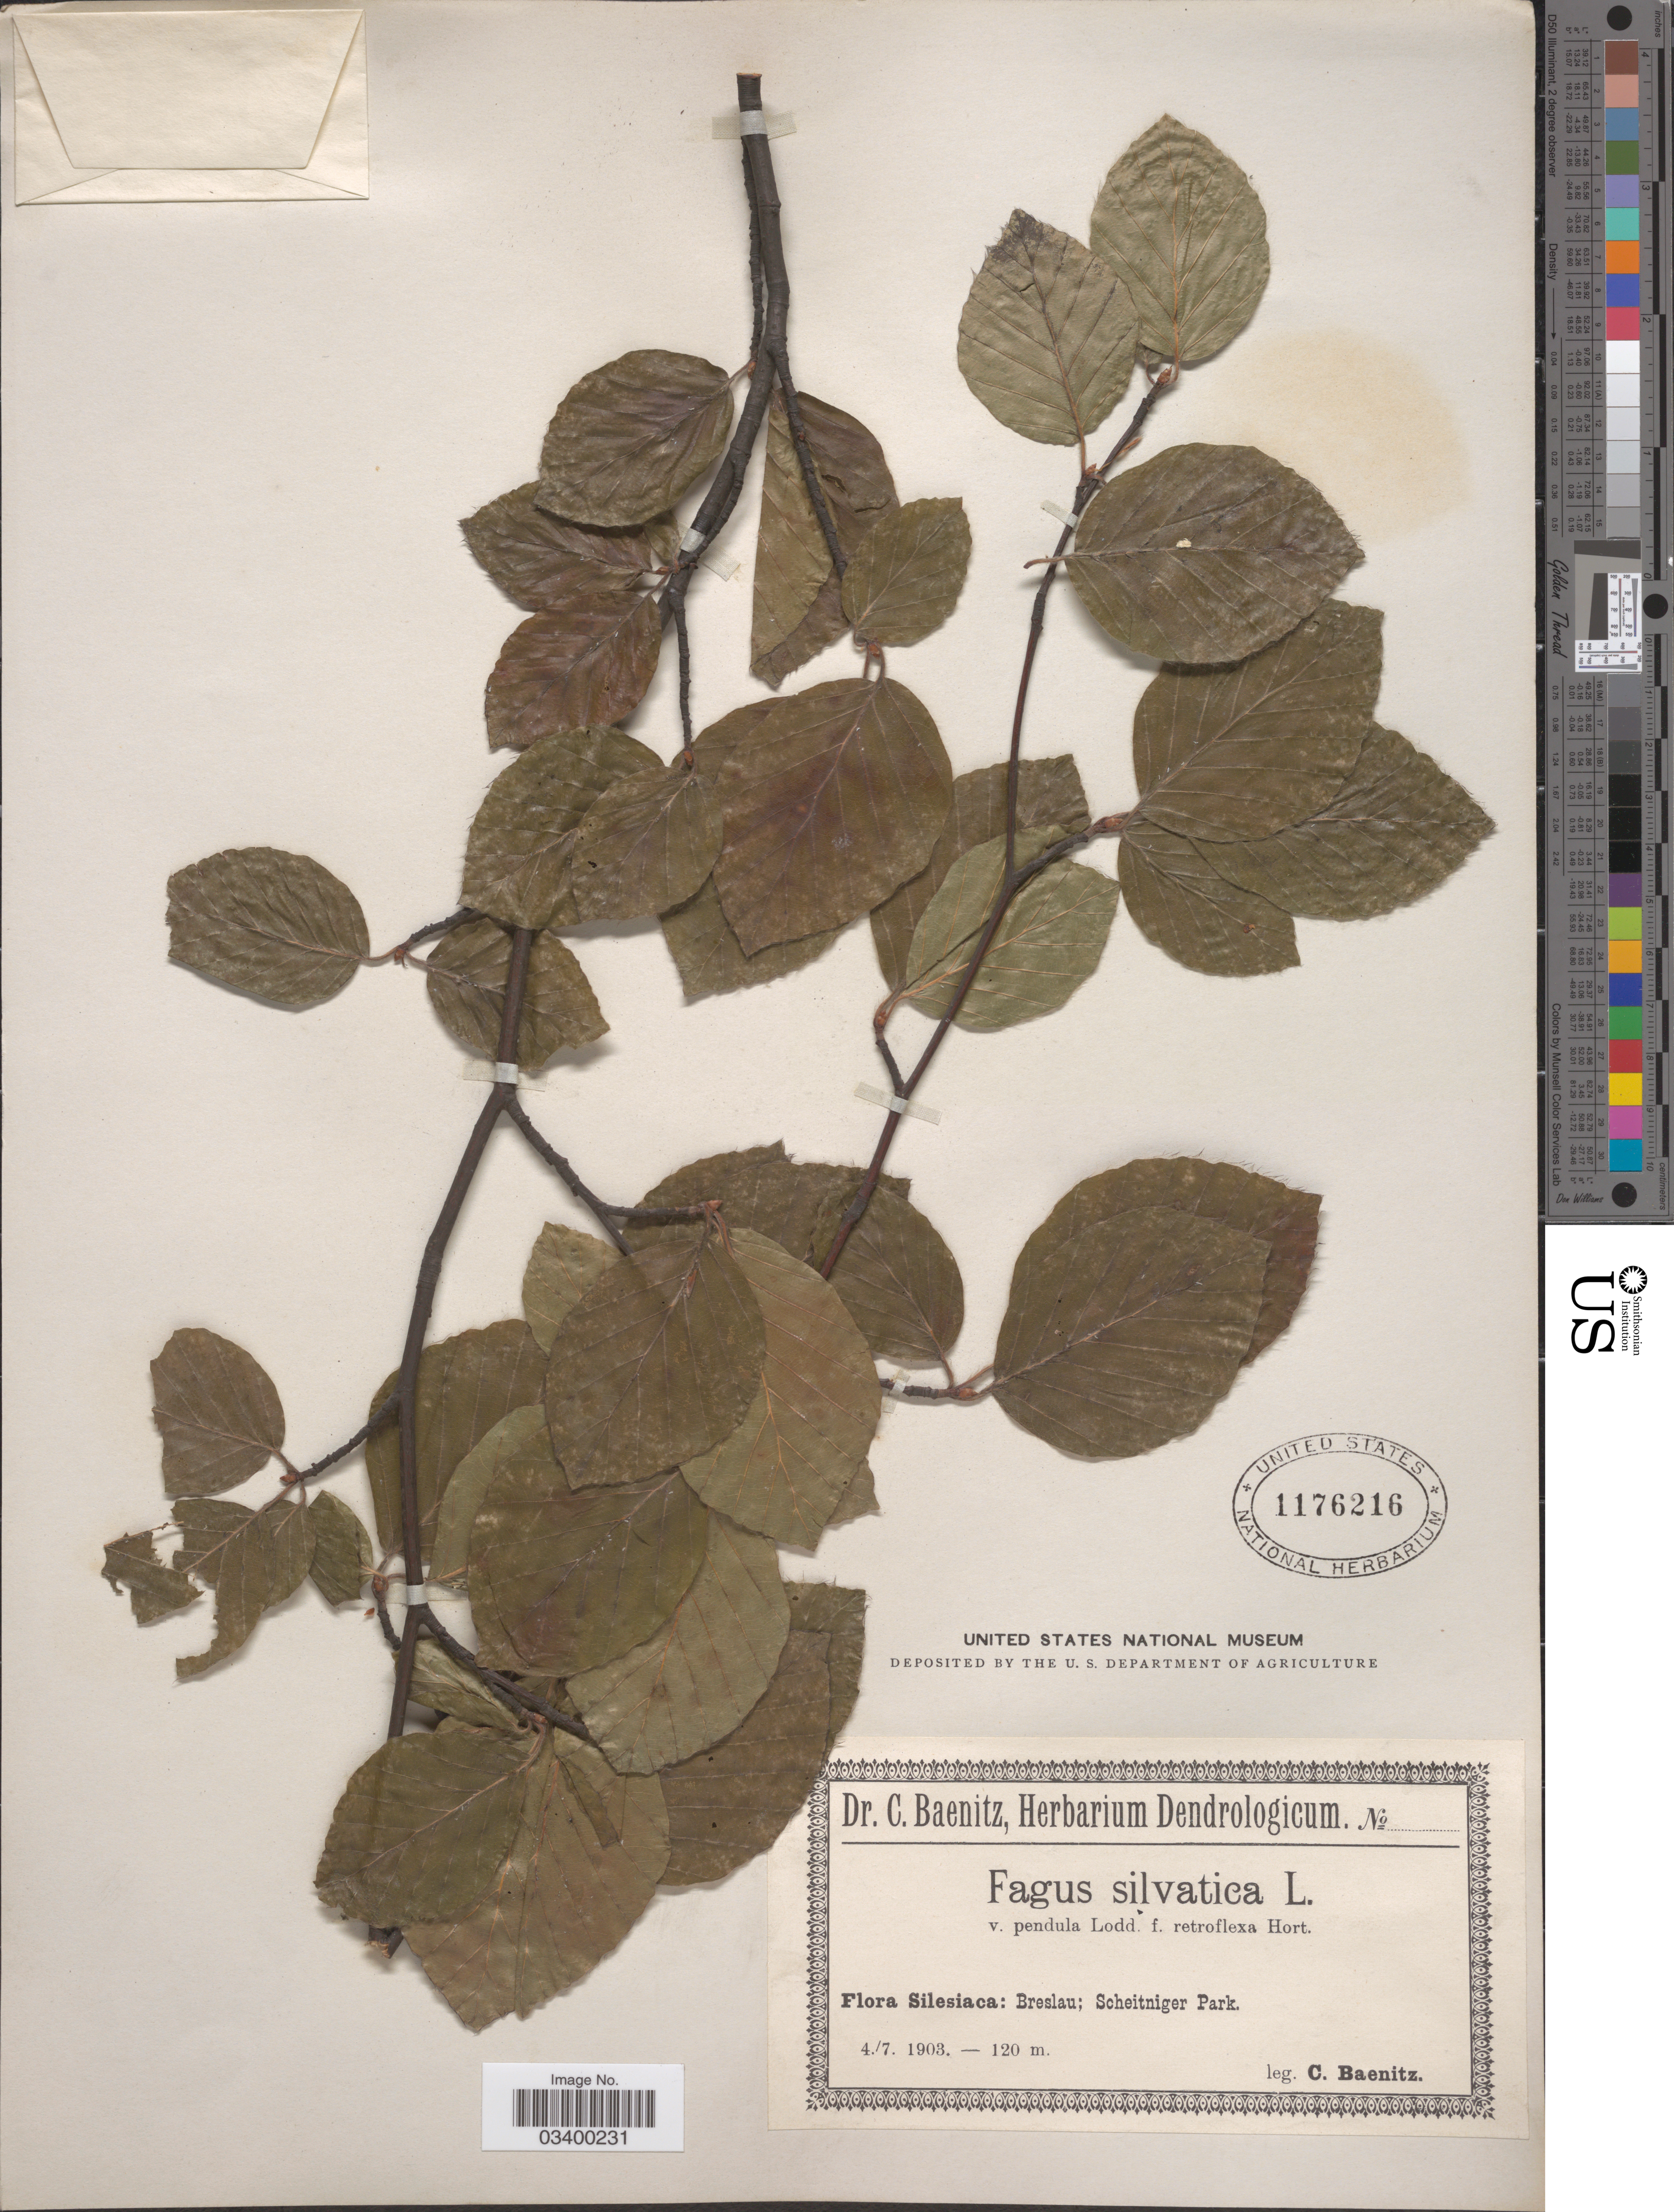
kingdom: Plantae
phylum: Tracheophyta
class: Magnoliopsida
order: Fagales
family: Fagaceae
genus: Fagus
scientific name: Fagus sylvatica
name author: L.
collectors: C. G. Baenitz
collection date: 1903-07-04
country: Poland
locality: Silesiaca: Breslau; Scheitniger Park.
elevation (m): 120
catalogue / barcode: US 1176216